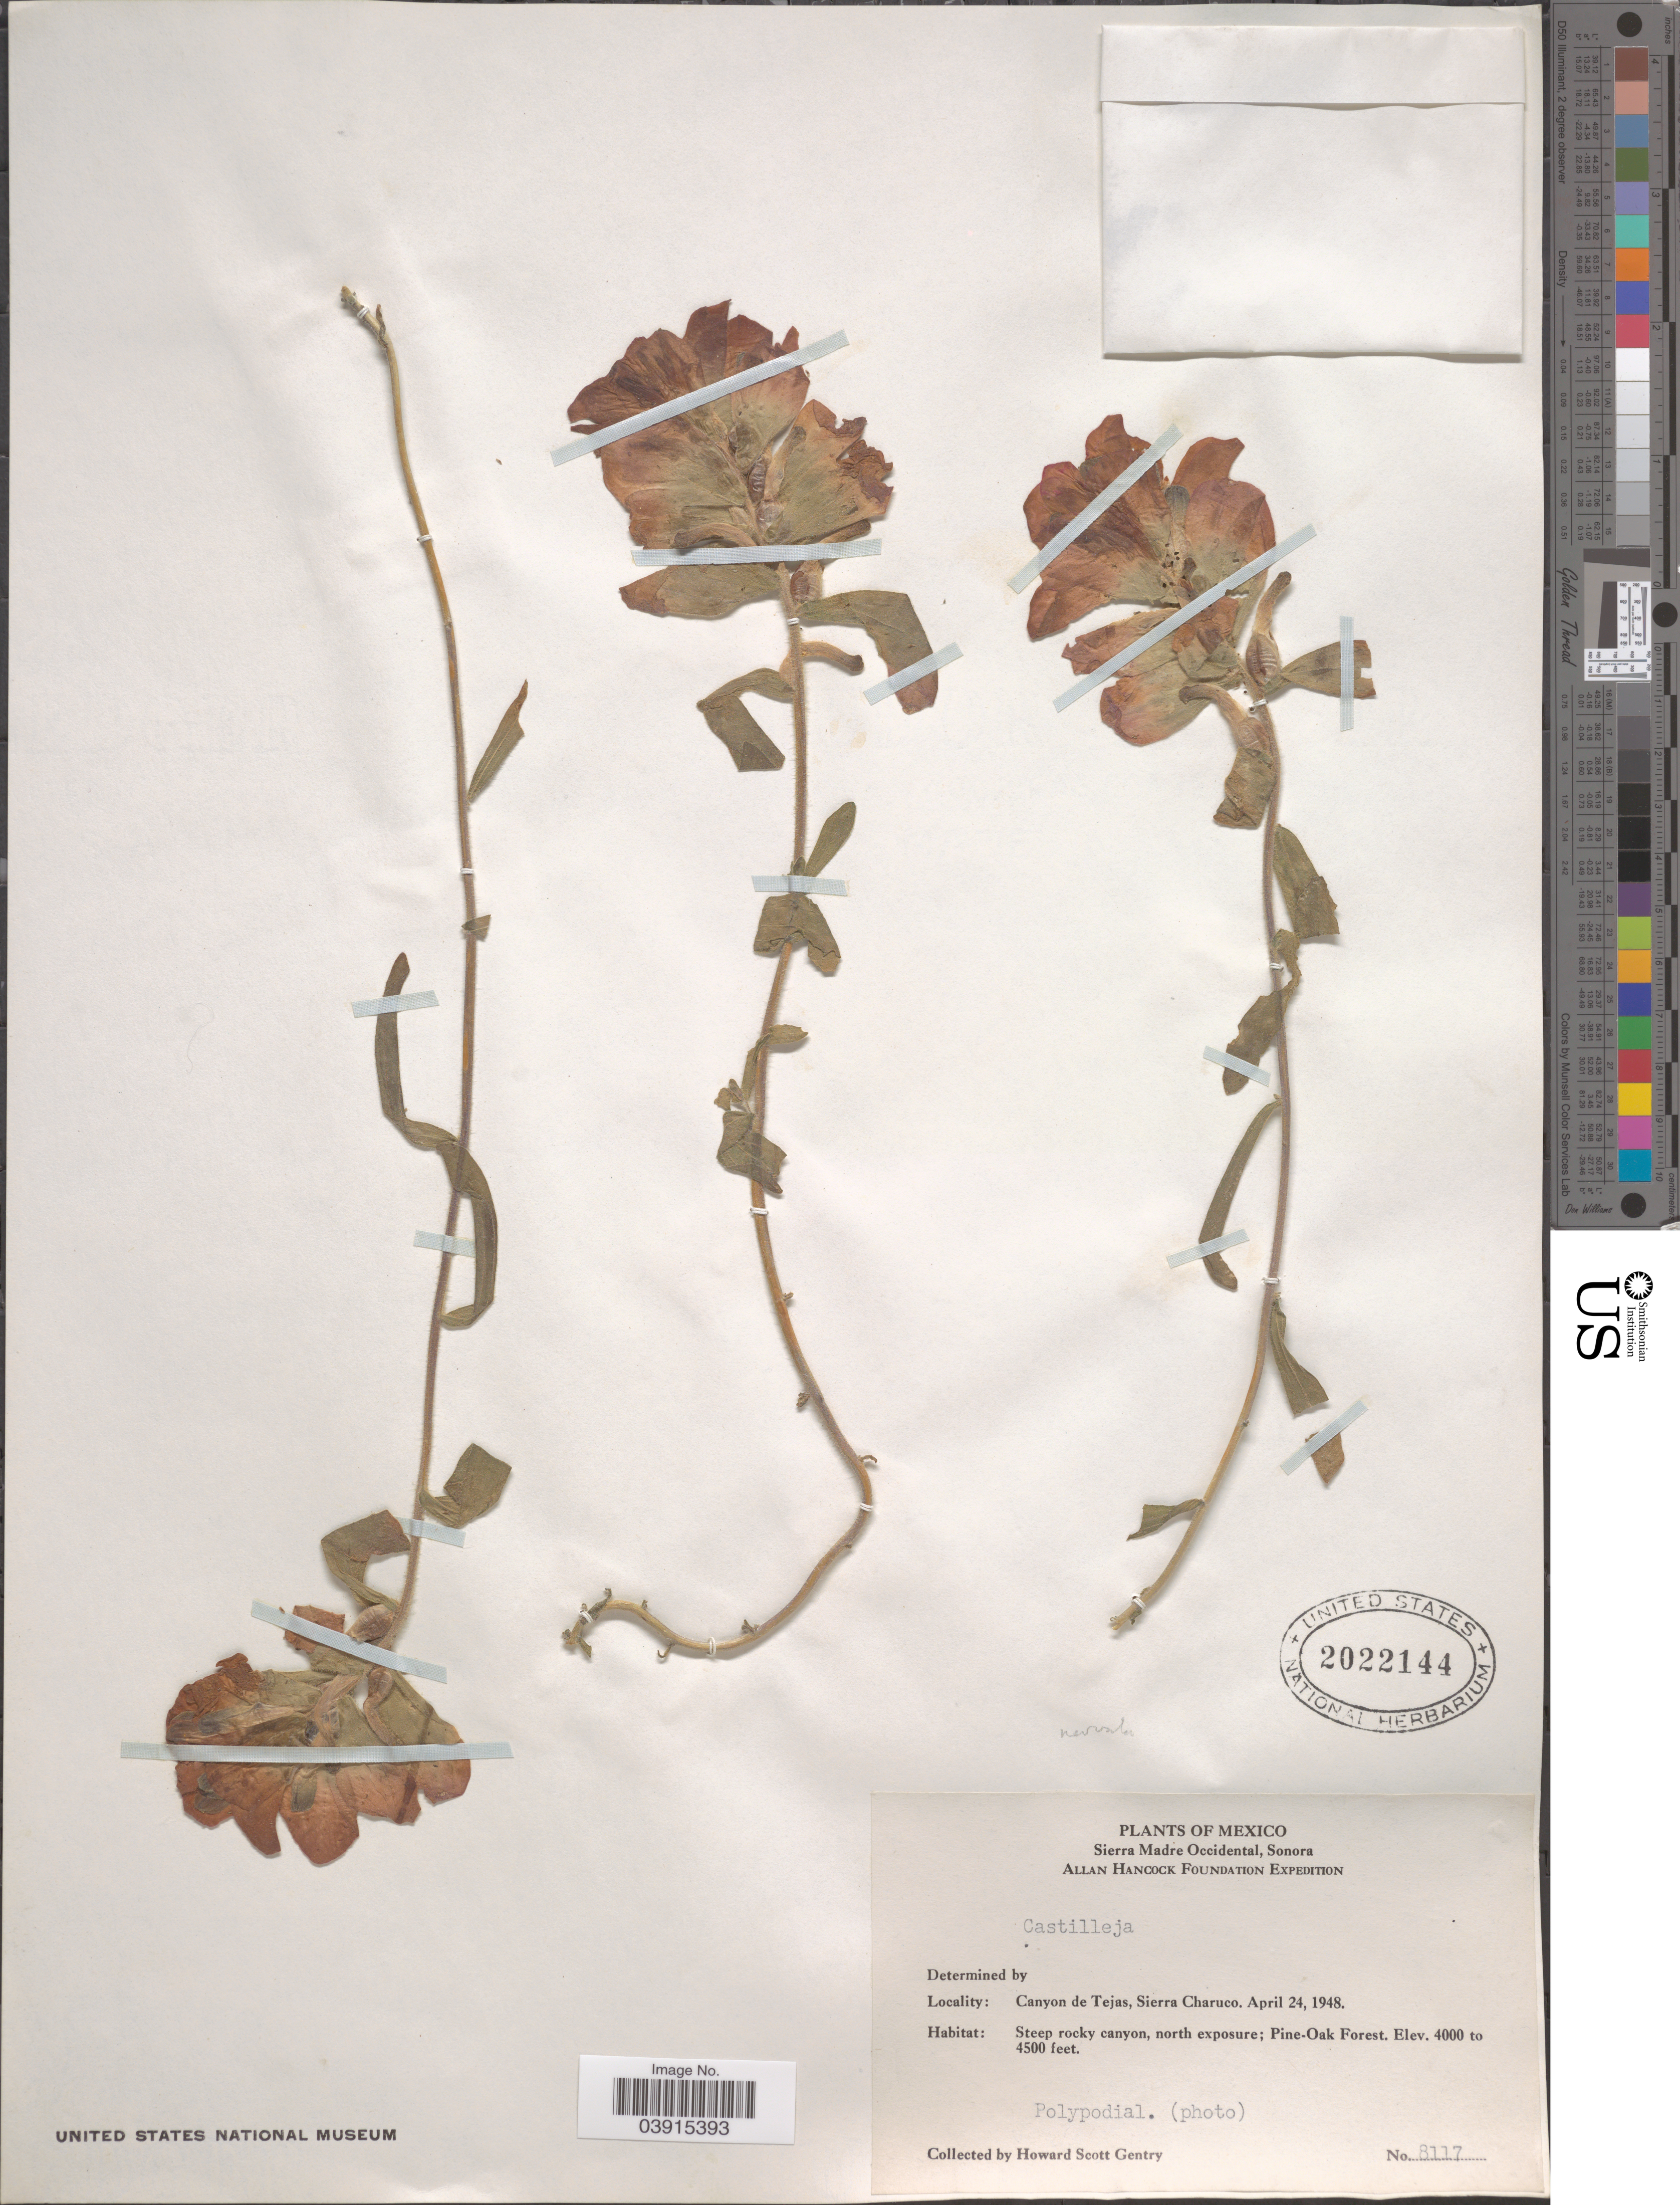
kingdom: Plantae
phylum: Tracheophyta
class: Magnoliopsida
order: Lamiales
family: Orobanchaceae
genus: Castilleja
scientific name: Castilleja nervata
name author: Eastw.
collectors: H. S. Gentry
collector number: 8117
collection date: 1948-04-24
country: Mexico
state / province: Sonora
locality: Sierra Madre Occidental. Canyon de Tejas, Sierra Charuco. Steep rocky canyon, north exposure; Pine-Oak Forest.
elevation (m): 1219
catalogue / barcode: US 2022144